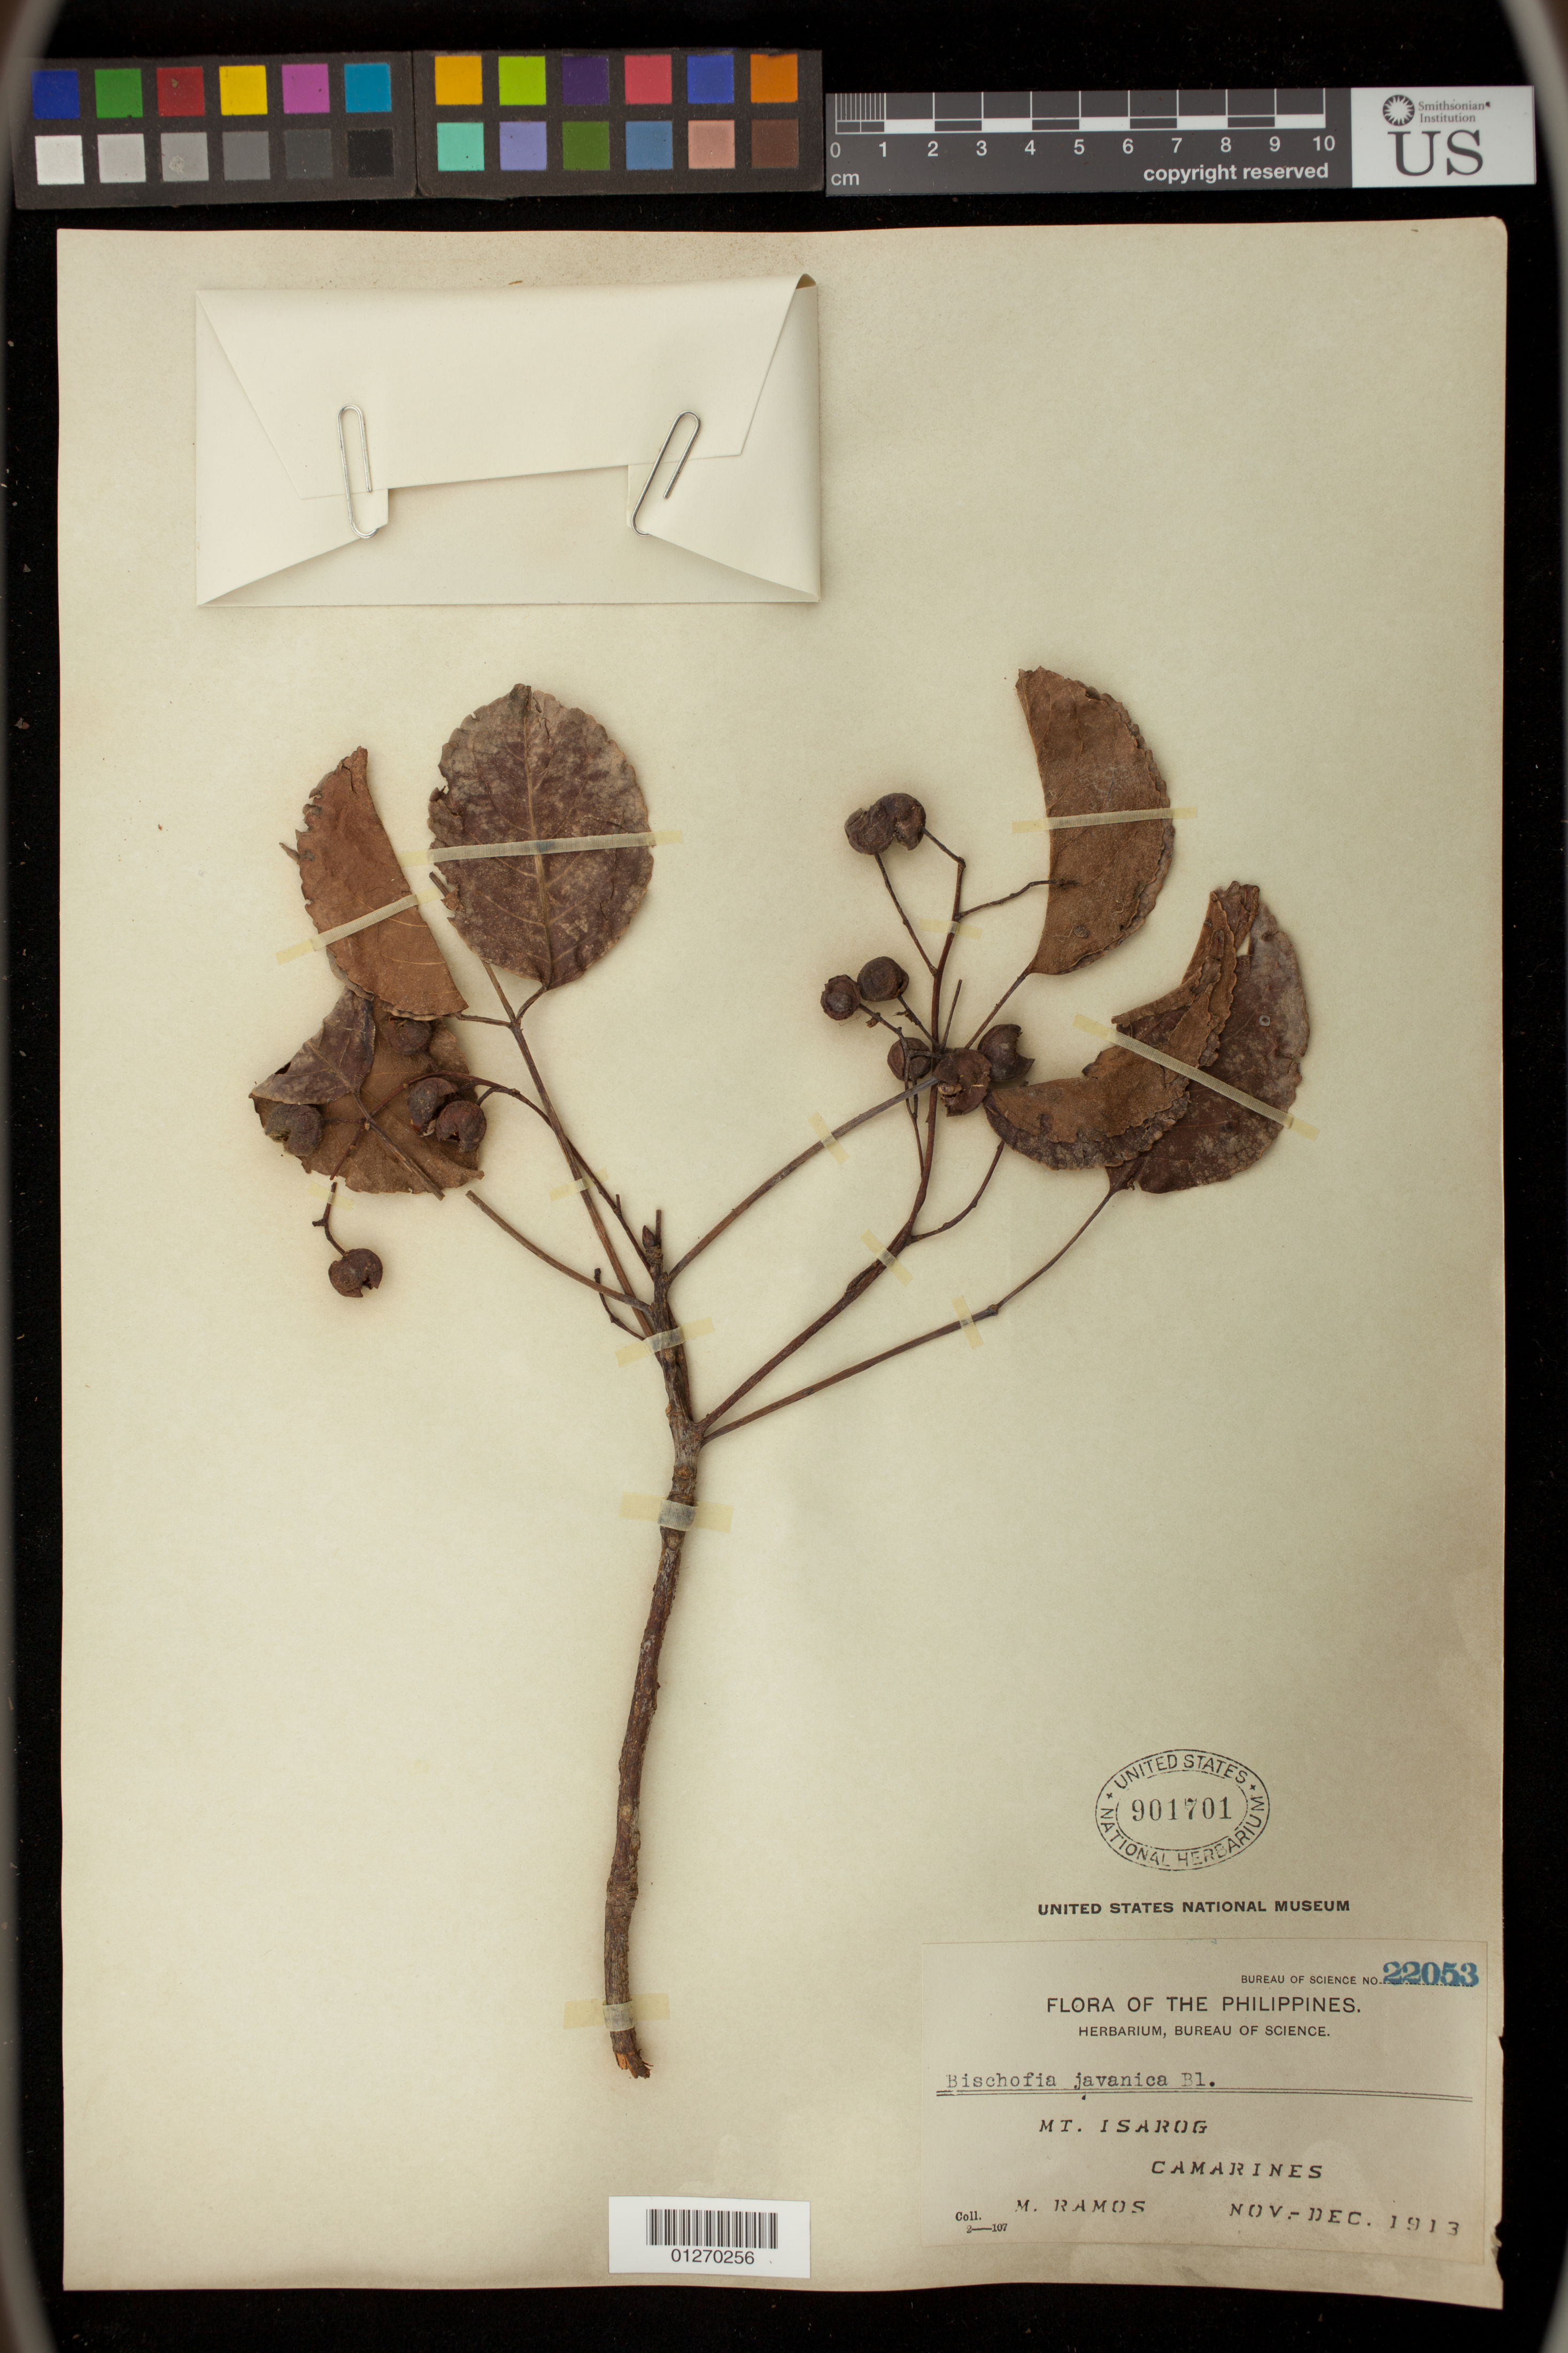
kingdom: Plantae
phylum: Tracheophyta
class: Magnoliopsida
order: Malpighiales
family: Phyllanthaceae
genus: Bischofia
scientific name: Bischofia javanica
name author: Blume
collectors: M. Ramos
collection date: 1913-11/1913-12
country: Philippines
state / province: Bicol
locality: Mt. Isarog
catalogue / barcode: US 901701